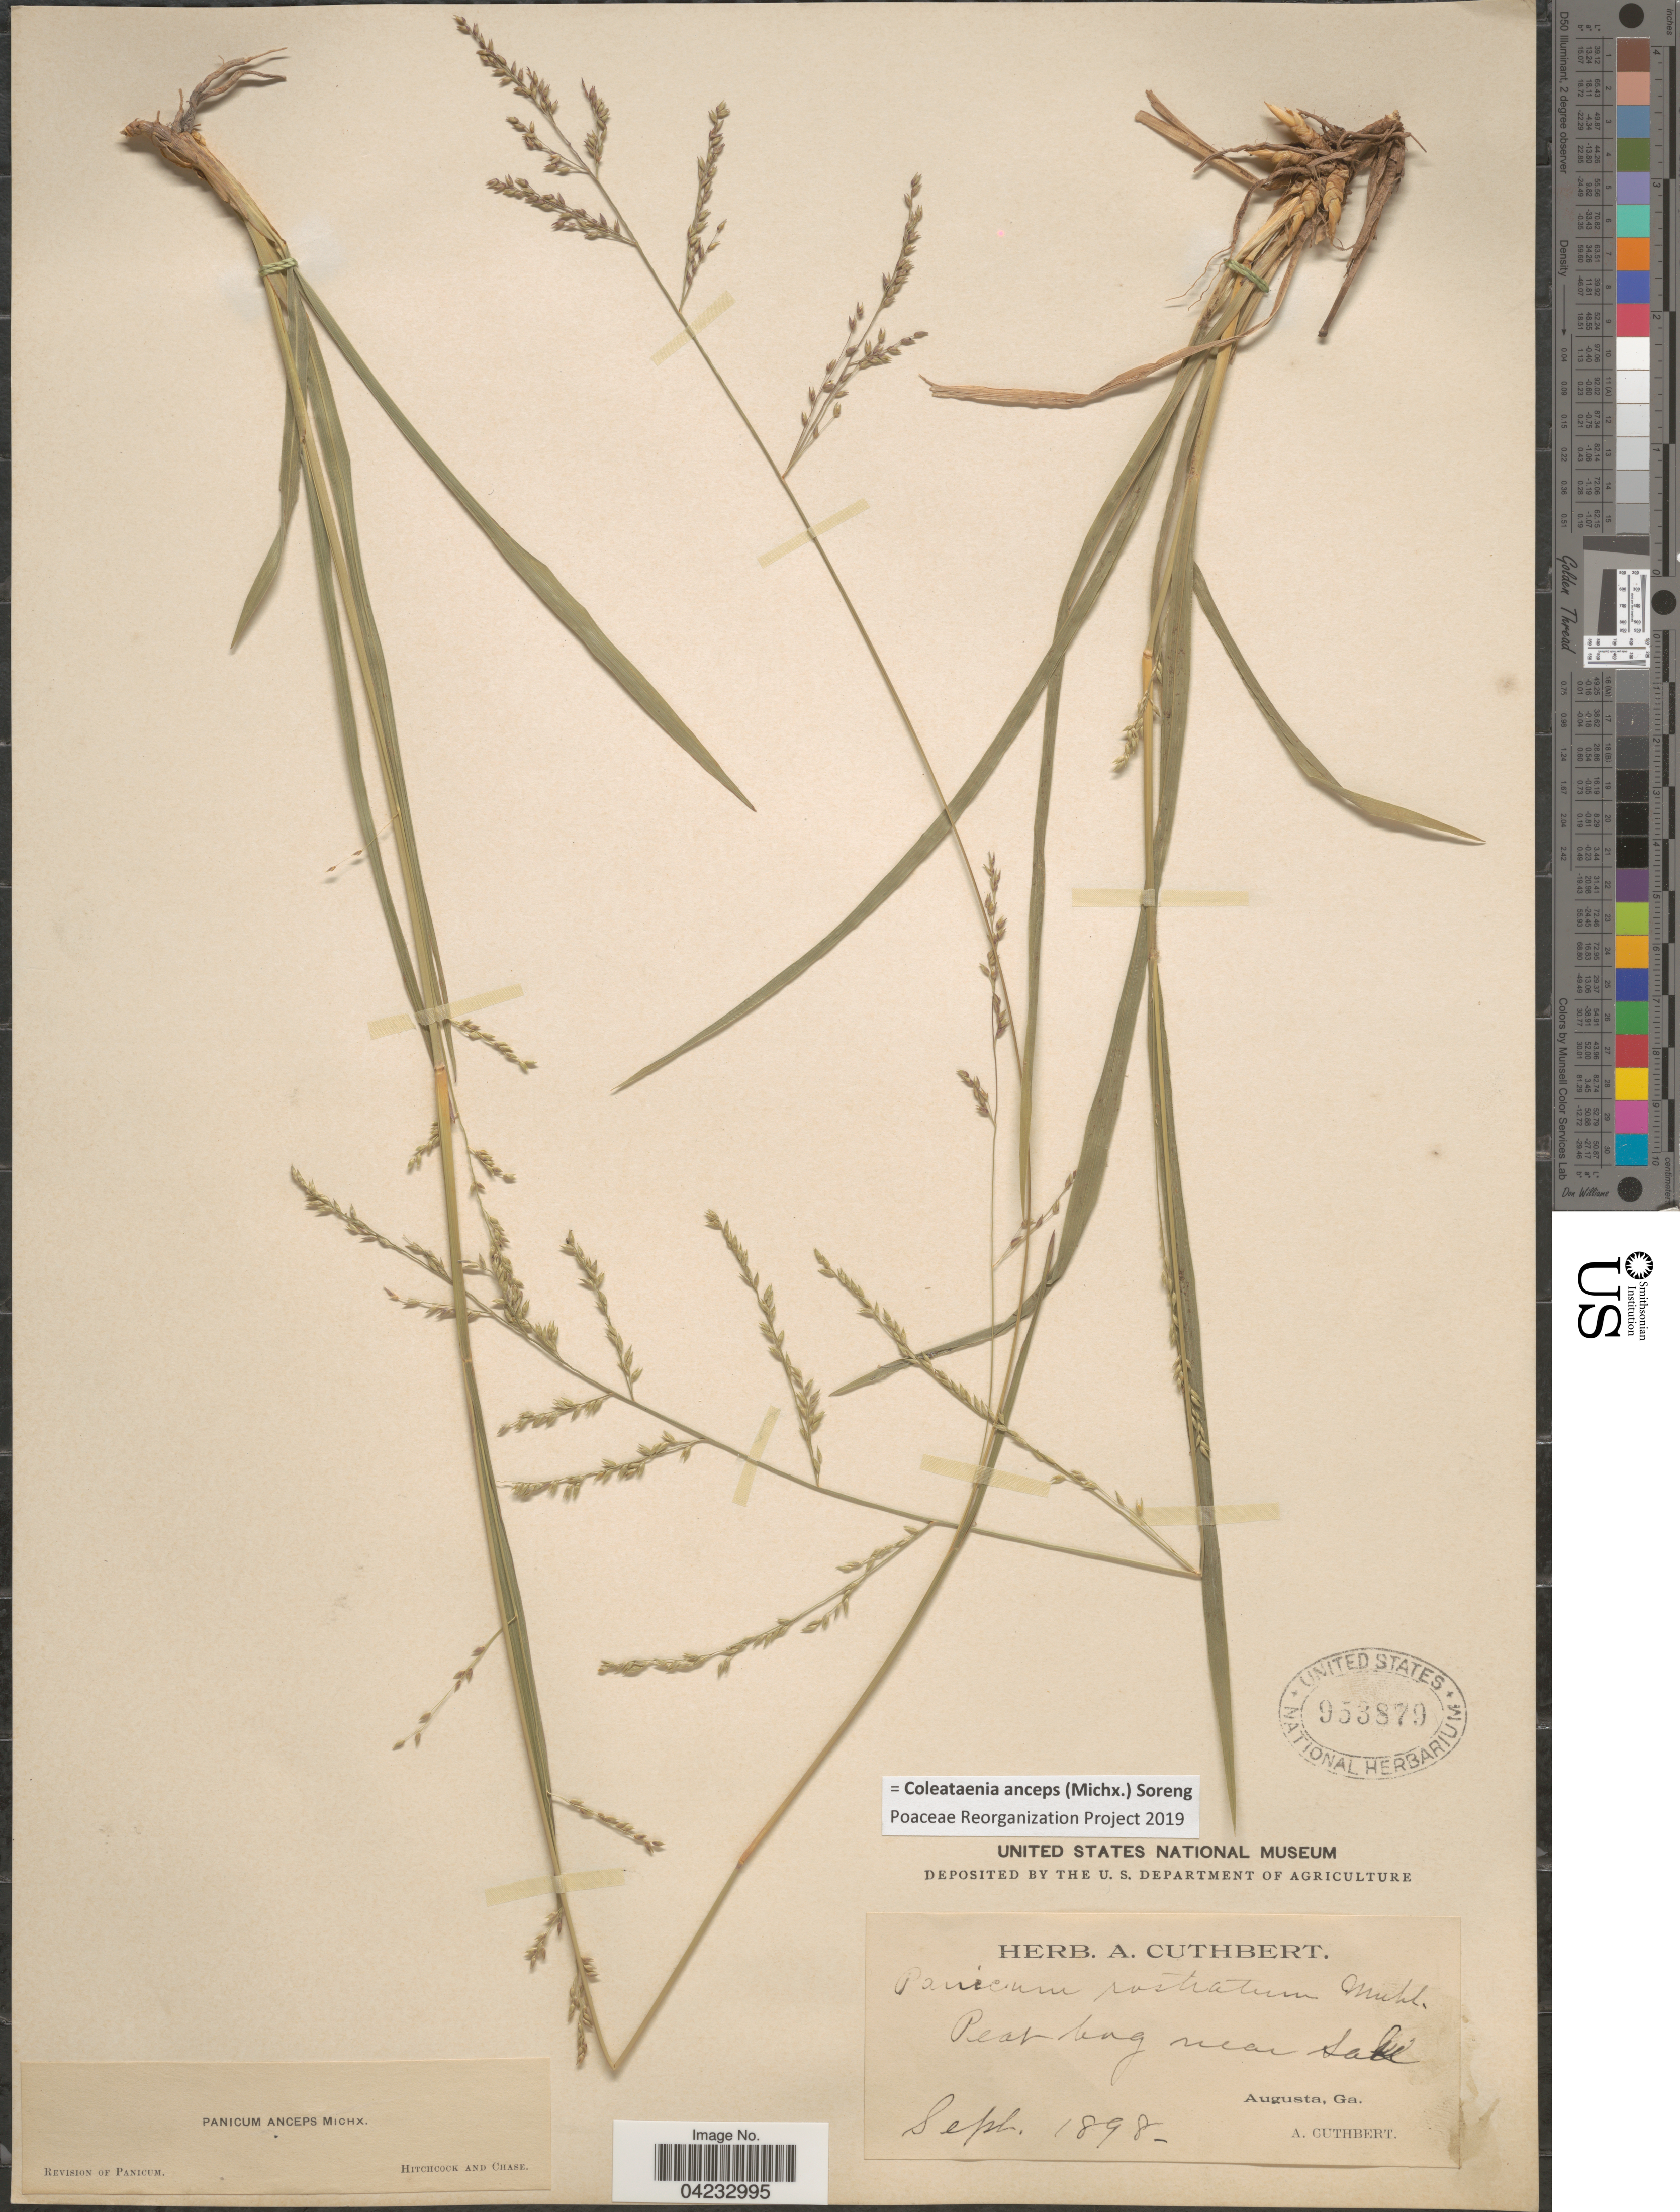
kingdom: Plantae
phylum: Tracheophyta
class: Liliopsida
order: Poales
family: Poaceae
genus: Coleataenia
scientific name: Coleataenia anceps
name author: (Michx.) Soreng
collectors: A. Cuthbert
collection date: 1898-09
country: United States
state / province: Georgia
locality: Near Lake. Augusta.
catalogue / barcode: US 953879